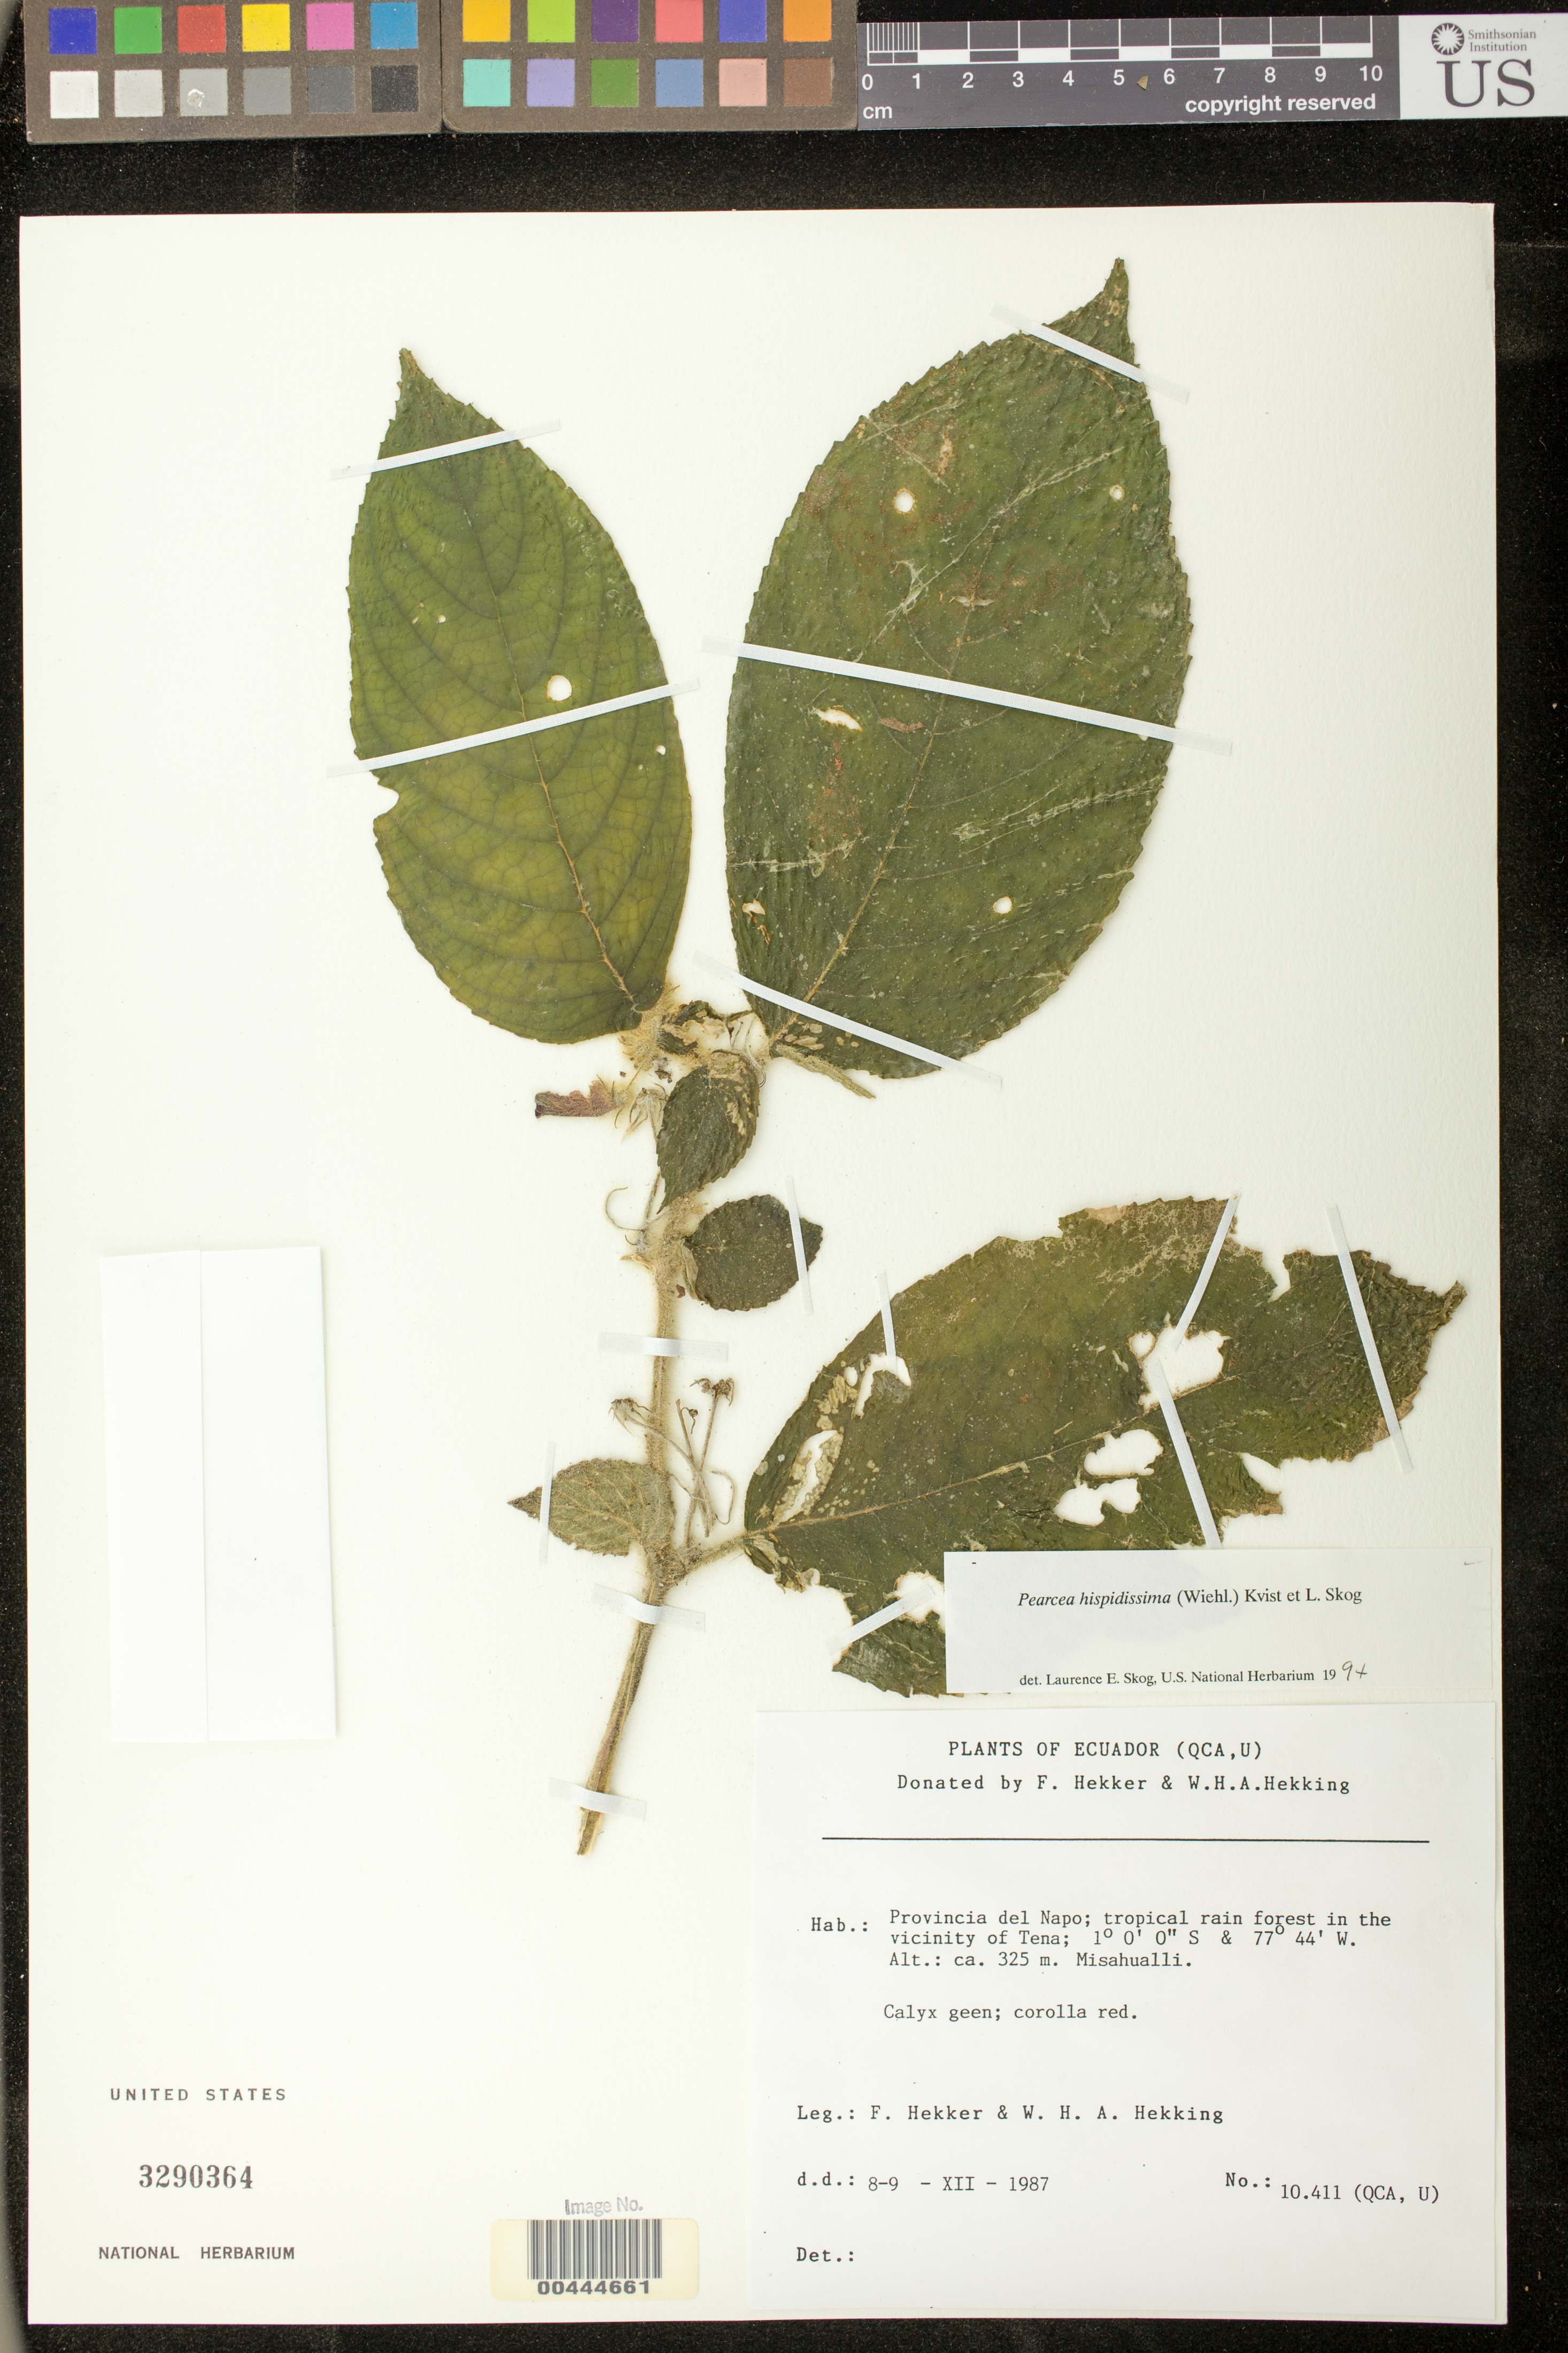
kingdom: Plantae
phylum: Tracheophyta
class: Magnoliopsida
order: Lamiales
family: Gesneriaceae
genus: Pearcea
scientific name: Pearcea hispidissima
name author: (Wiehler) L.P. Kvist & L.E. Skog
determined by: Skog, Laurence E.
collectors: F. Hekker & W. H. A. Hekking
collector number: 10411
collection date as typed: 08-09 Dec 1987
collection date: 1987-12-08/1987-12-09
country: Ecuador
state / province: Napo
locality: Tena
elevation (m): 325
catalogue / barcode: US 3290364